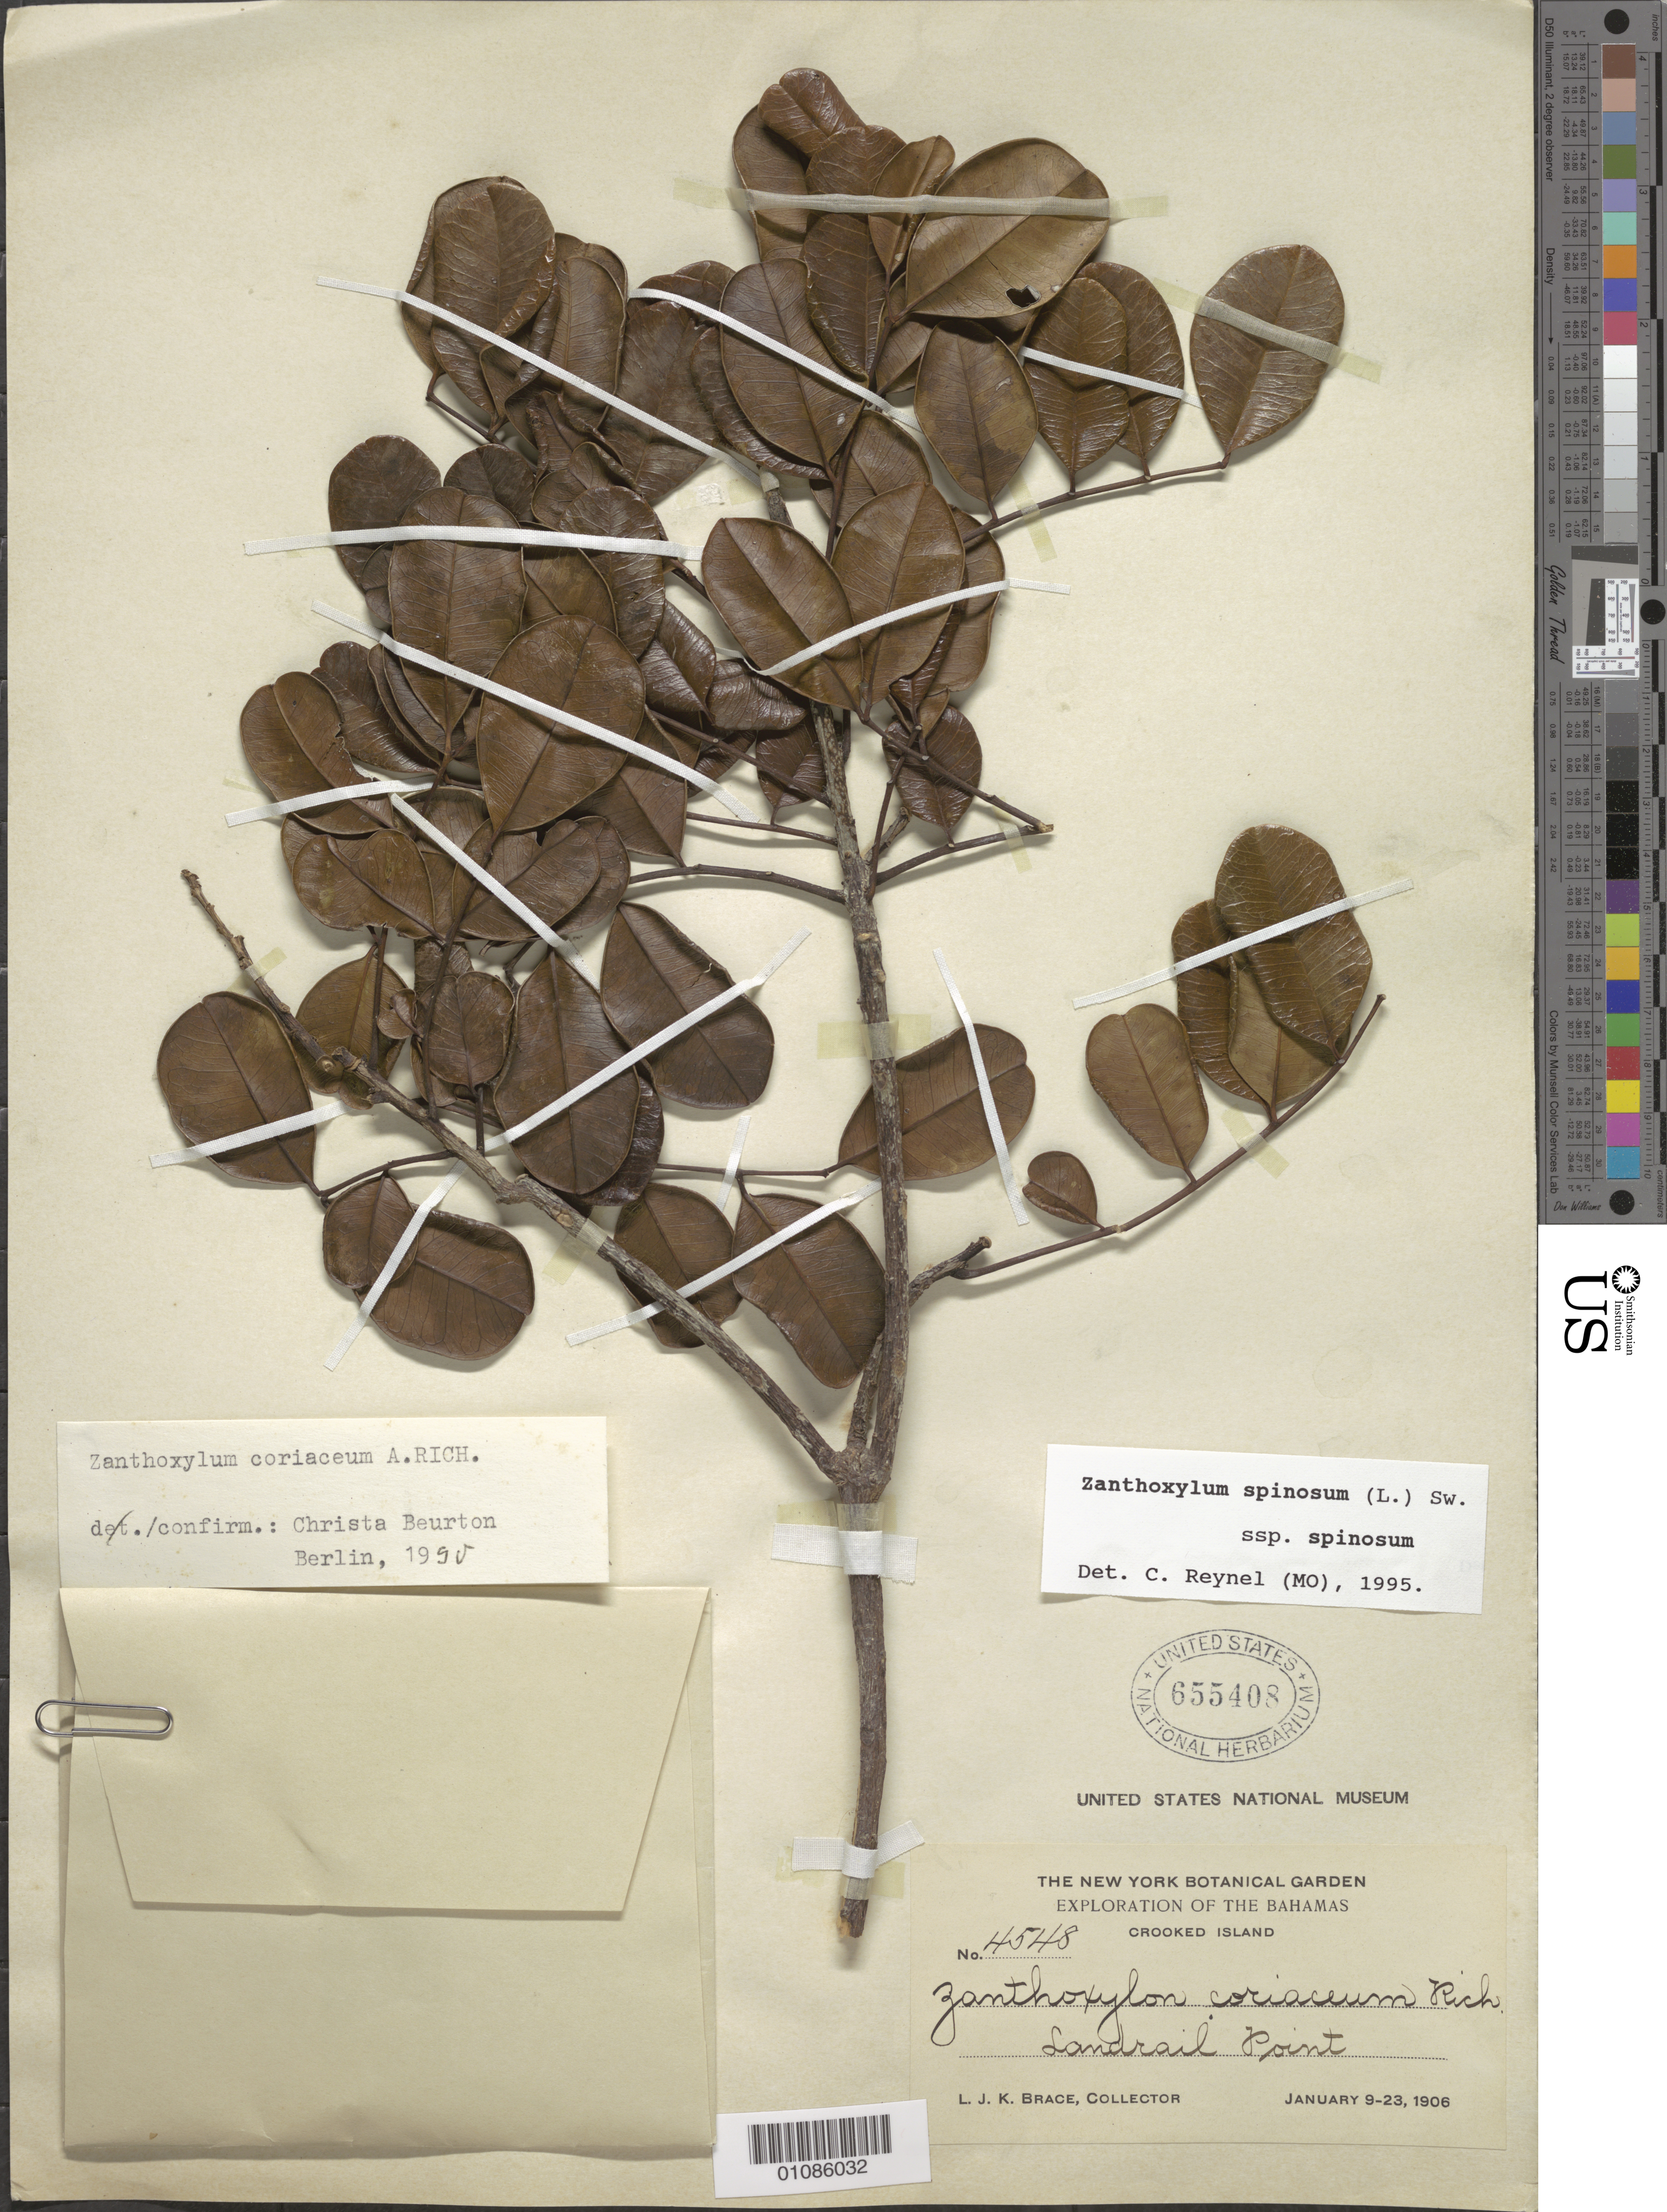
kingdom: Plantae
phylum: Tracheophyta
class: Magnoliopsida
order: Sapindales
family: Rutaceae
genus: Zanthoxylum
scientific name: Zanthoxylum coriaceum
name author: A. Rich.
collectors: L. J. K. Brace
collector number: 4548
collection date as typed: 09 Jan 1906 to 23 Jan 1906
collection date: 1906-01-09/1906-01-23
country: Bahamas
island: Crooked I.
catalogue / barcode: US 655408